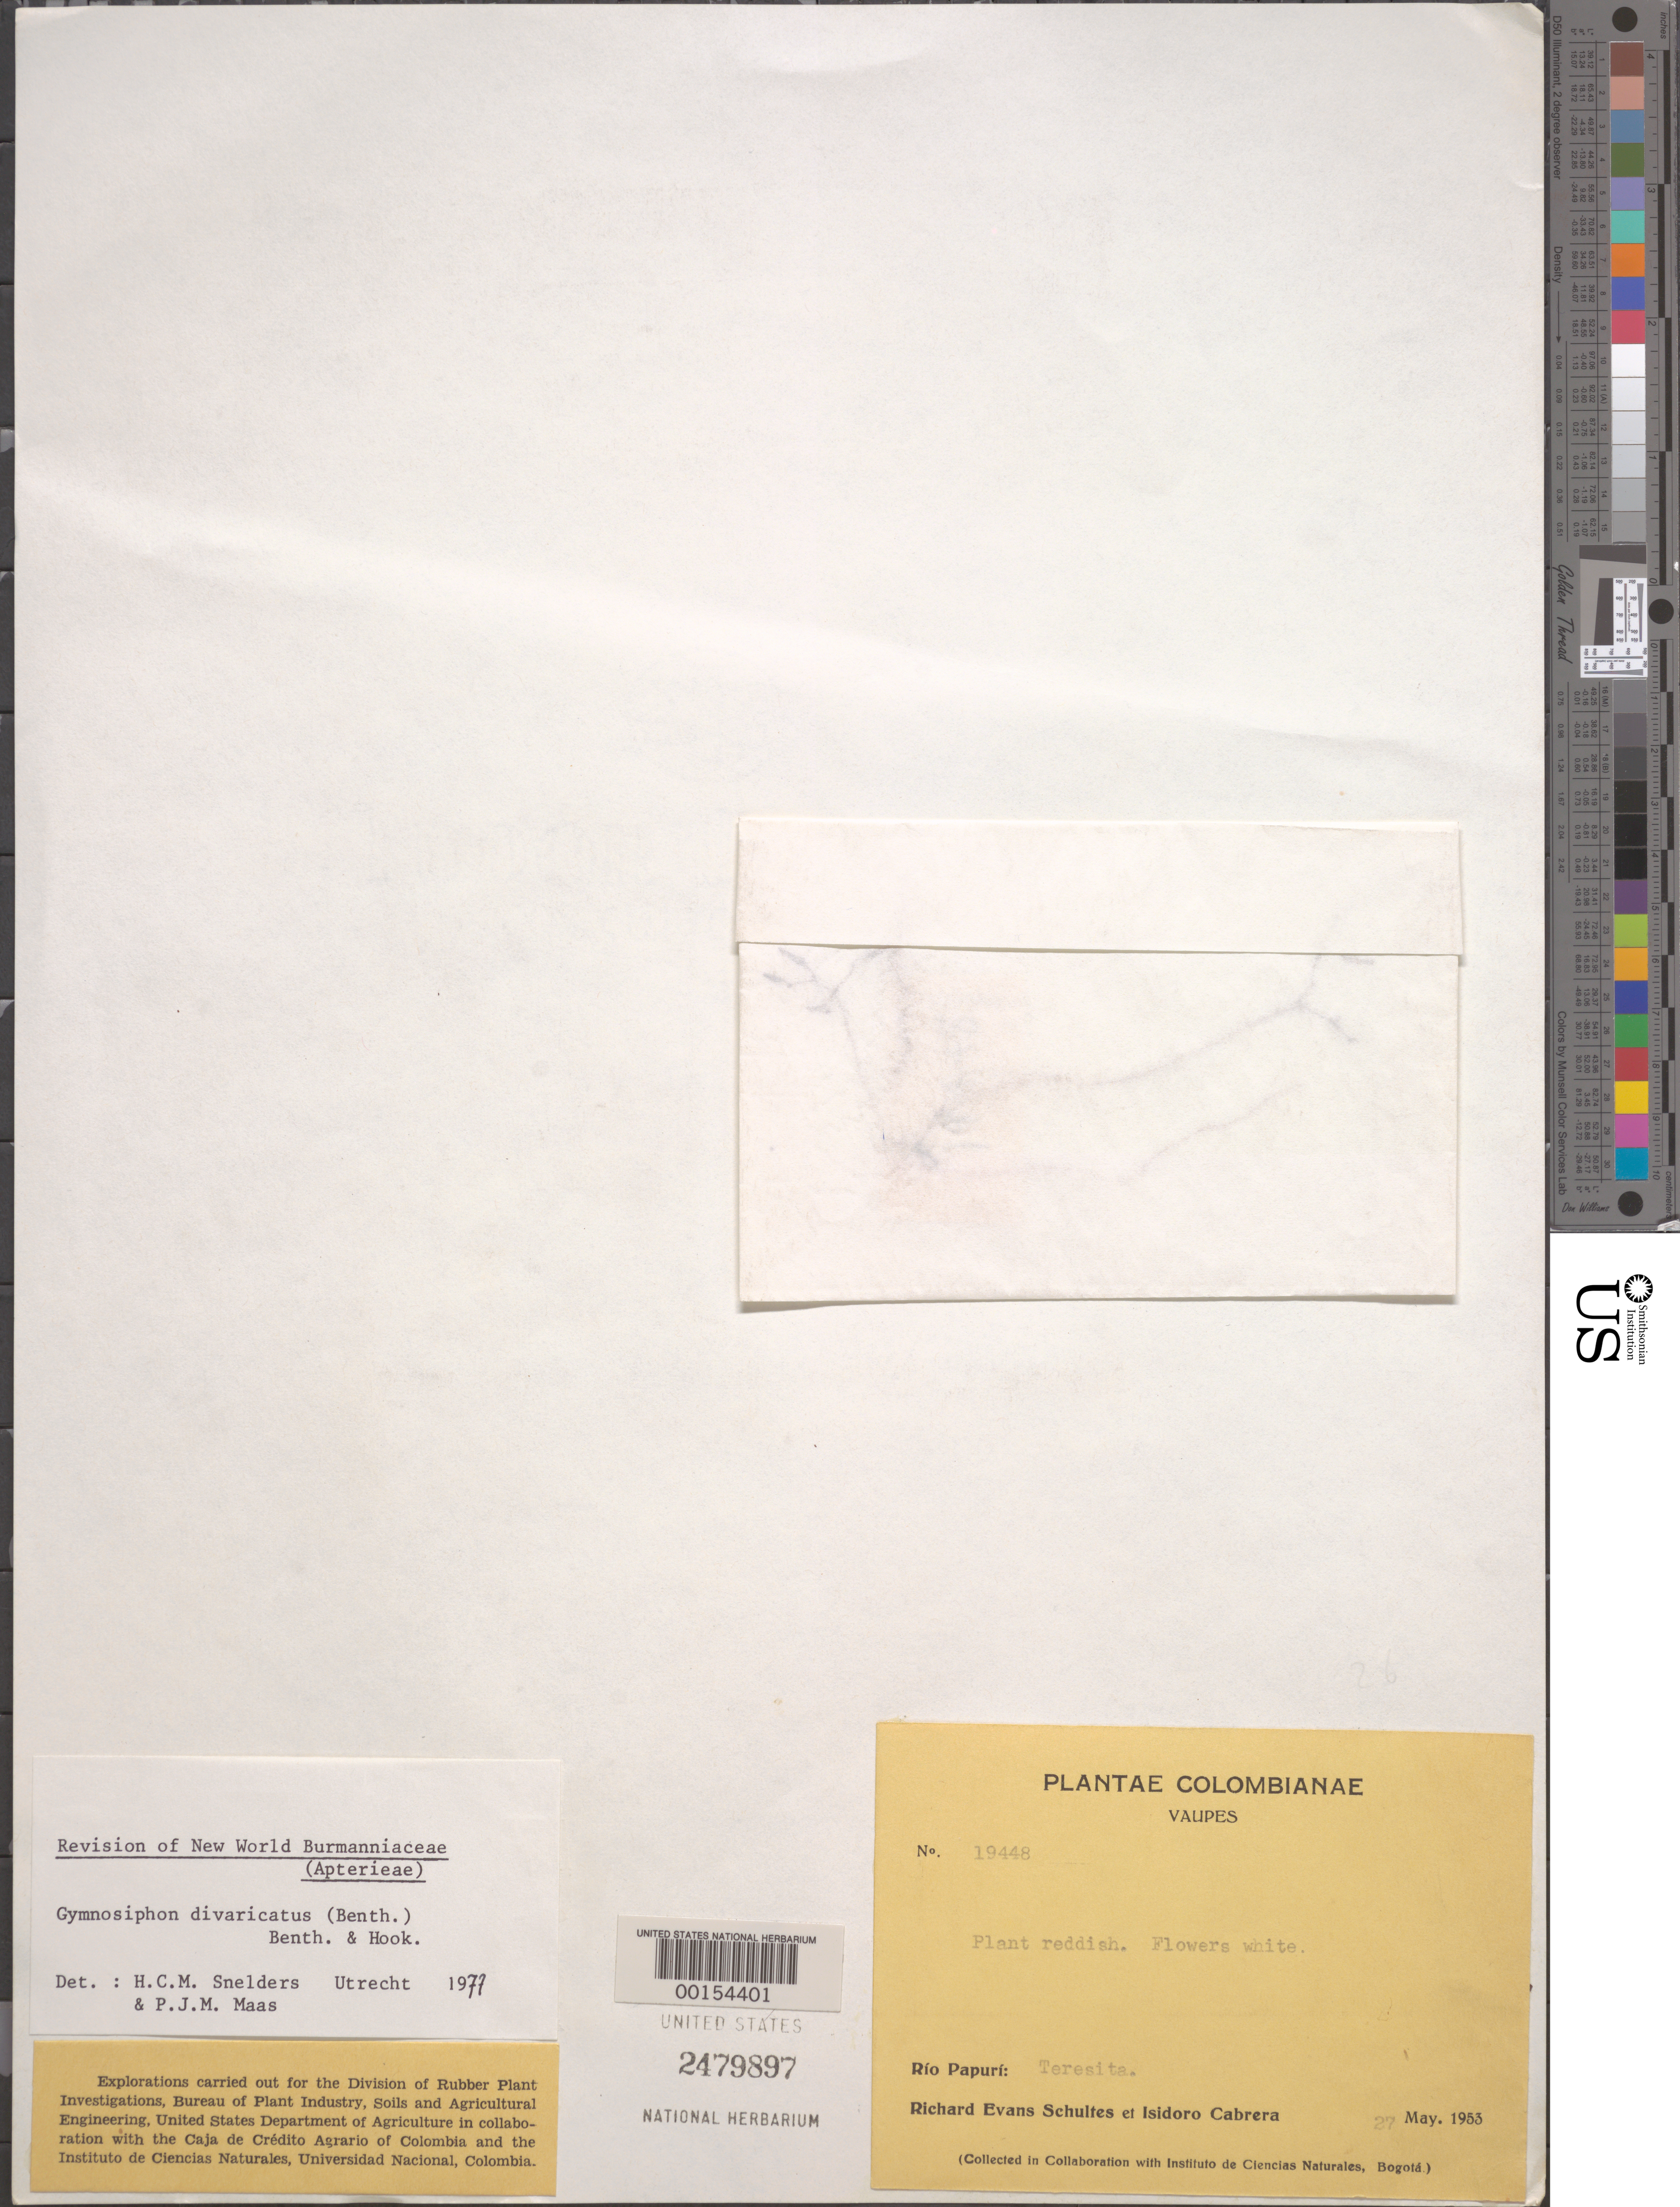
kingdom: Plantae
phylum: Tracheophyta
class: Liliopsida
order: Dioscoreales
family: Burmanniaceae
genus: Gymnosiphon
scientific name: Gymnosiphon divaricatus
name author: (Benth.) Benth. & Hook. f.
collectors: R. E. Schultes & I. Cabrera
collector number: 19448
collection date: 1953-05-27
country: Colombia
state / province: Vaupés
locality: Río Papurí: Teresita.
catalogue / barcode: US 2479897